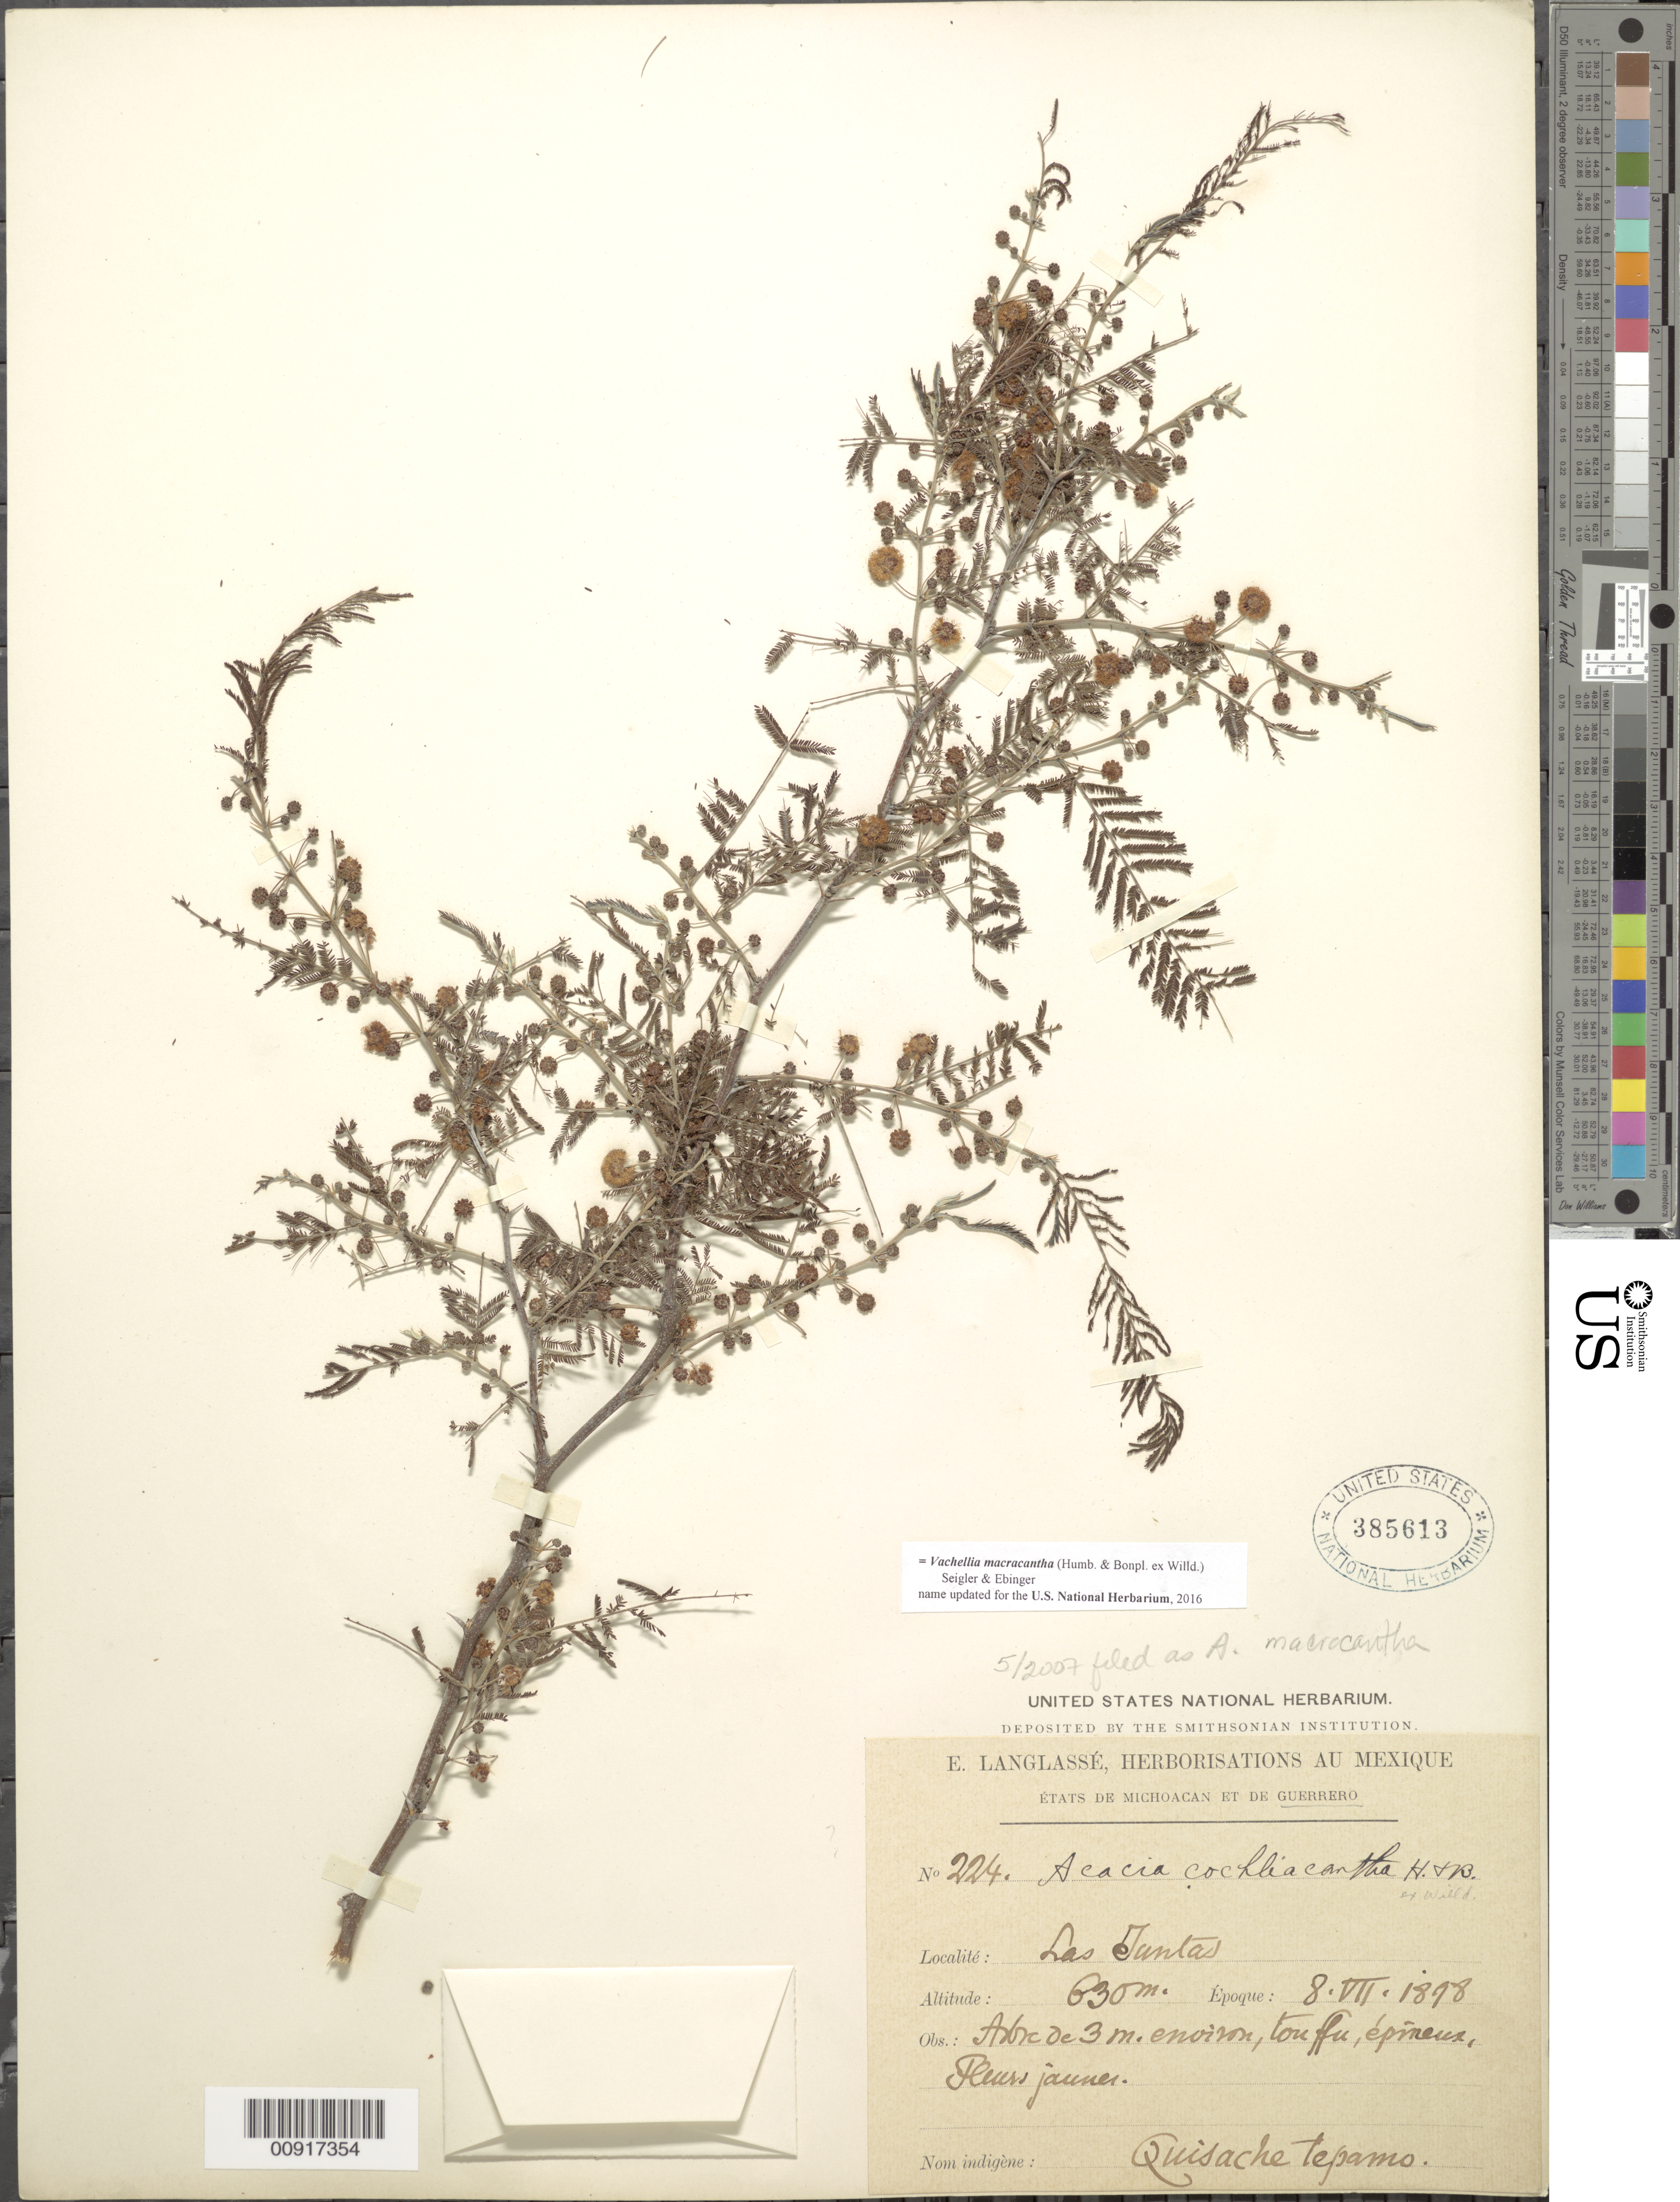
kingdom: Plantae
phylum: Tracheophyta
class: Magnoliopsida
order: Fabales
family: Fabaceae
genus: Vachellia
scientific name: Vachellia macracantha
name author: (Humb. & Bonpl. ex Willd.) Seigler & Ebinger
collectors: E. Langlassé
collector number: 224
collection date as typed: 08 Jul 1898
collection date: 1898-07-08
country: Mexico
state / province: Guerrero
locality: Las Juntas.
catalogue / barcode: US 385613